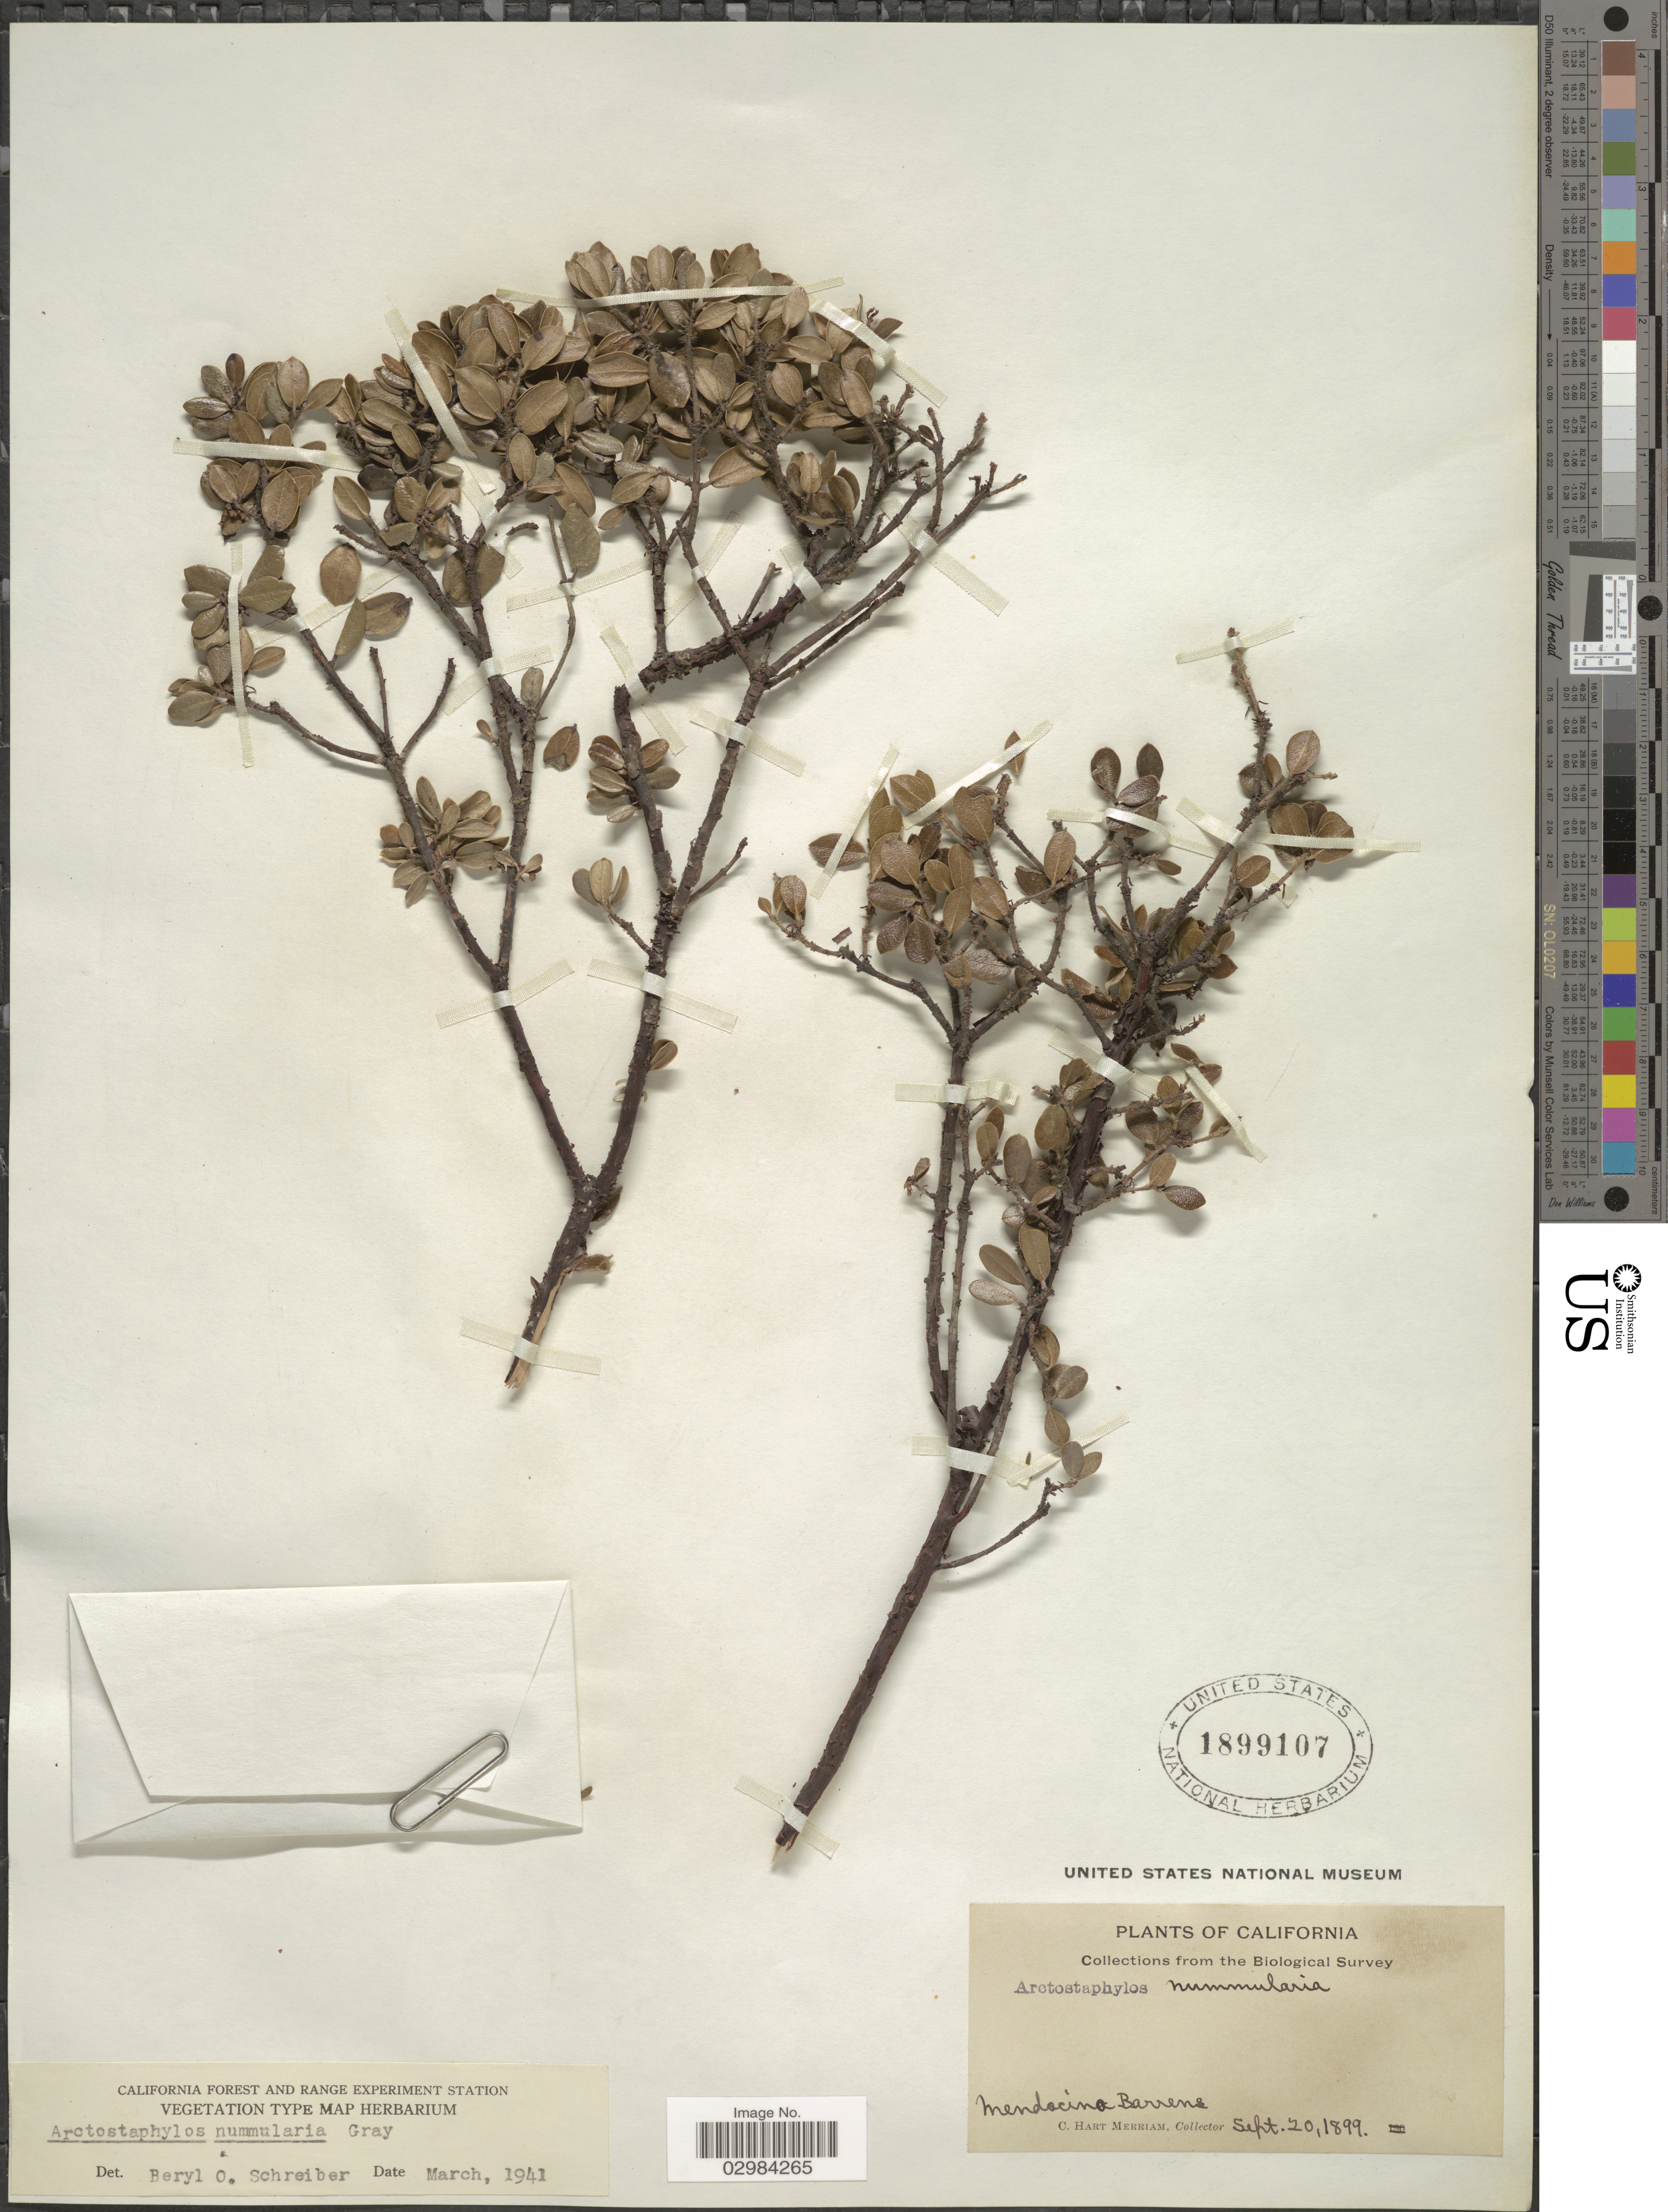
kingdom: Plantae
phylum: Tracheophyta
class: Magnoliopsida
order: Ericales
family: Ericaceae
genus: Arctostaphylos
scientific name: Arctostaphylos nummularia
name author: A. Gray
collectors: C. Merriam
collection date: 1899-09-20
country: United States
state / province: California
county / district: Mendocino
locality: Mendocino Barrens.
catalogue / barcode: US 1899107